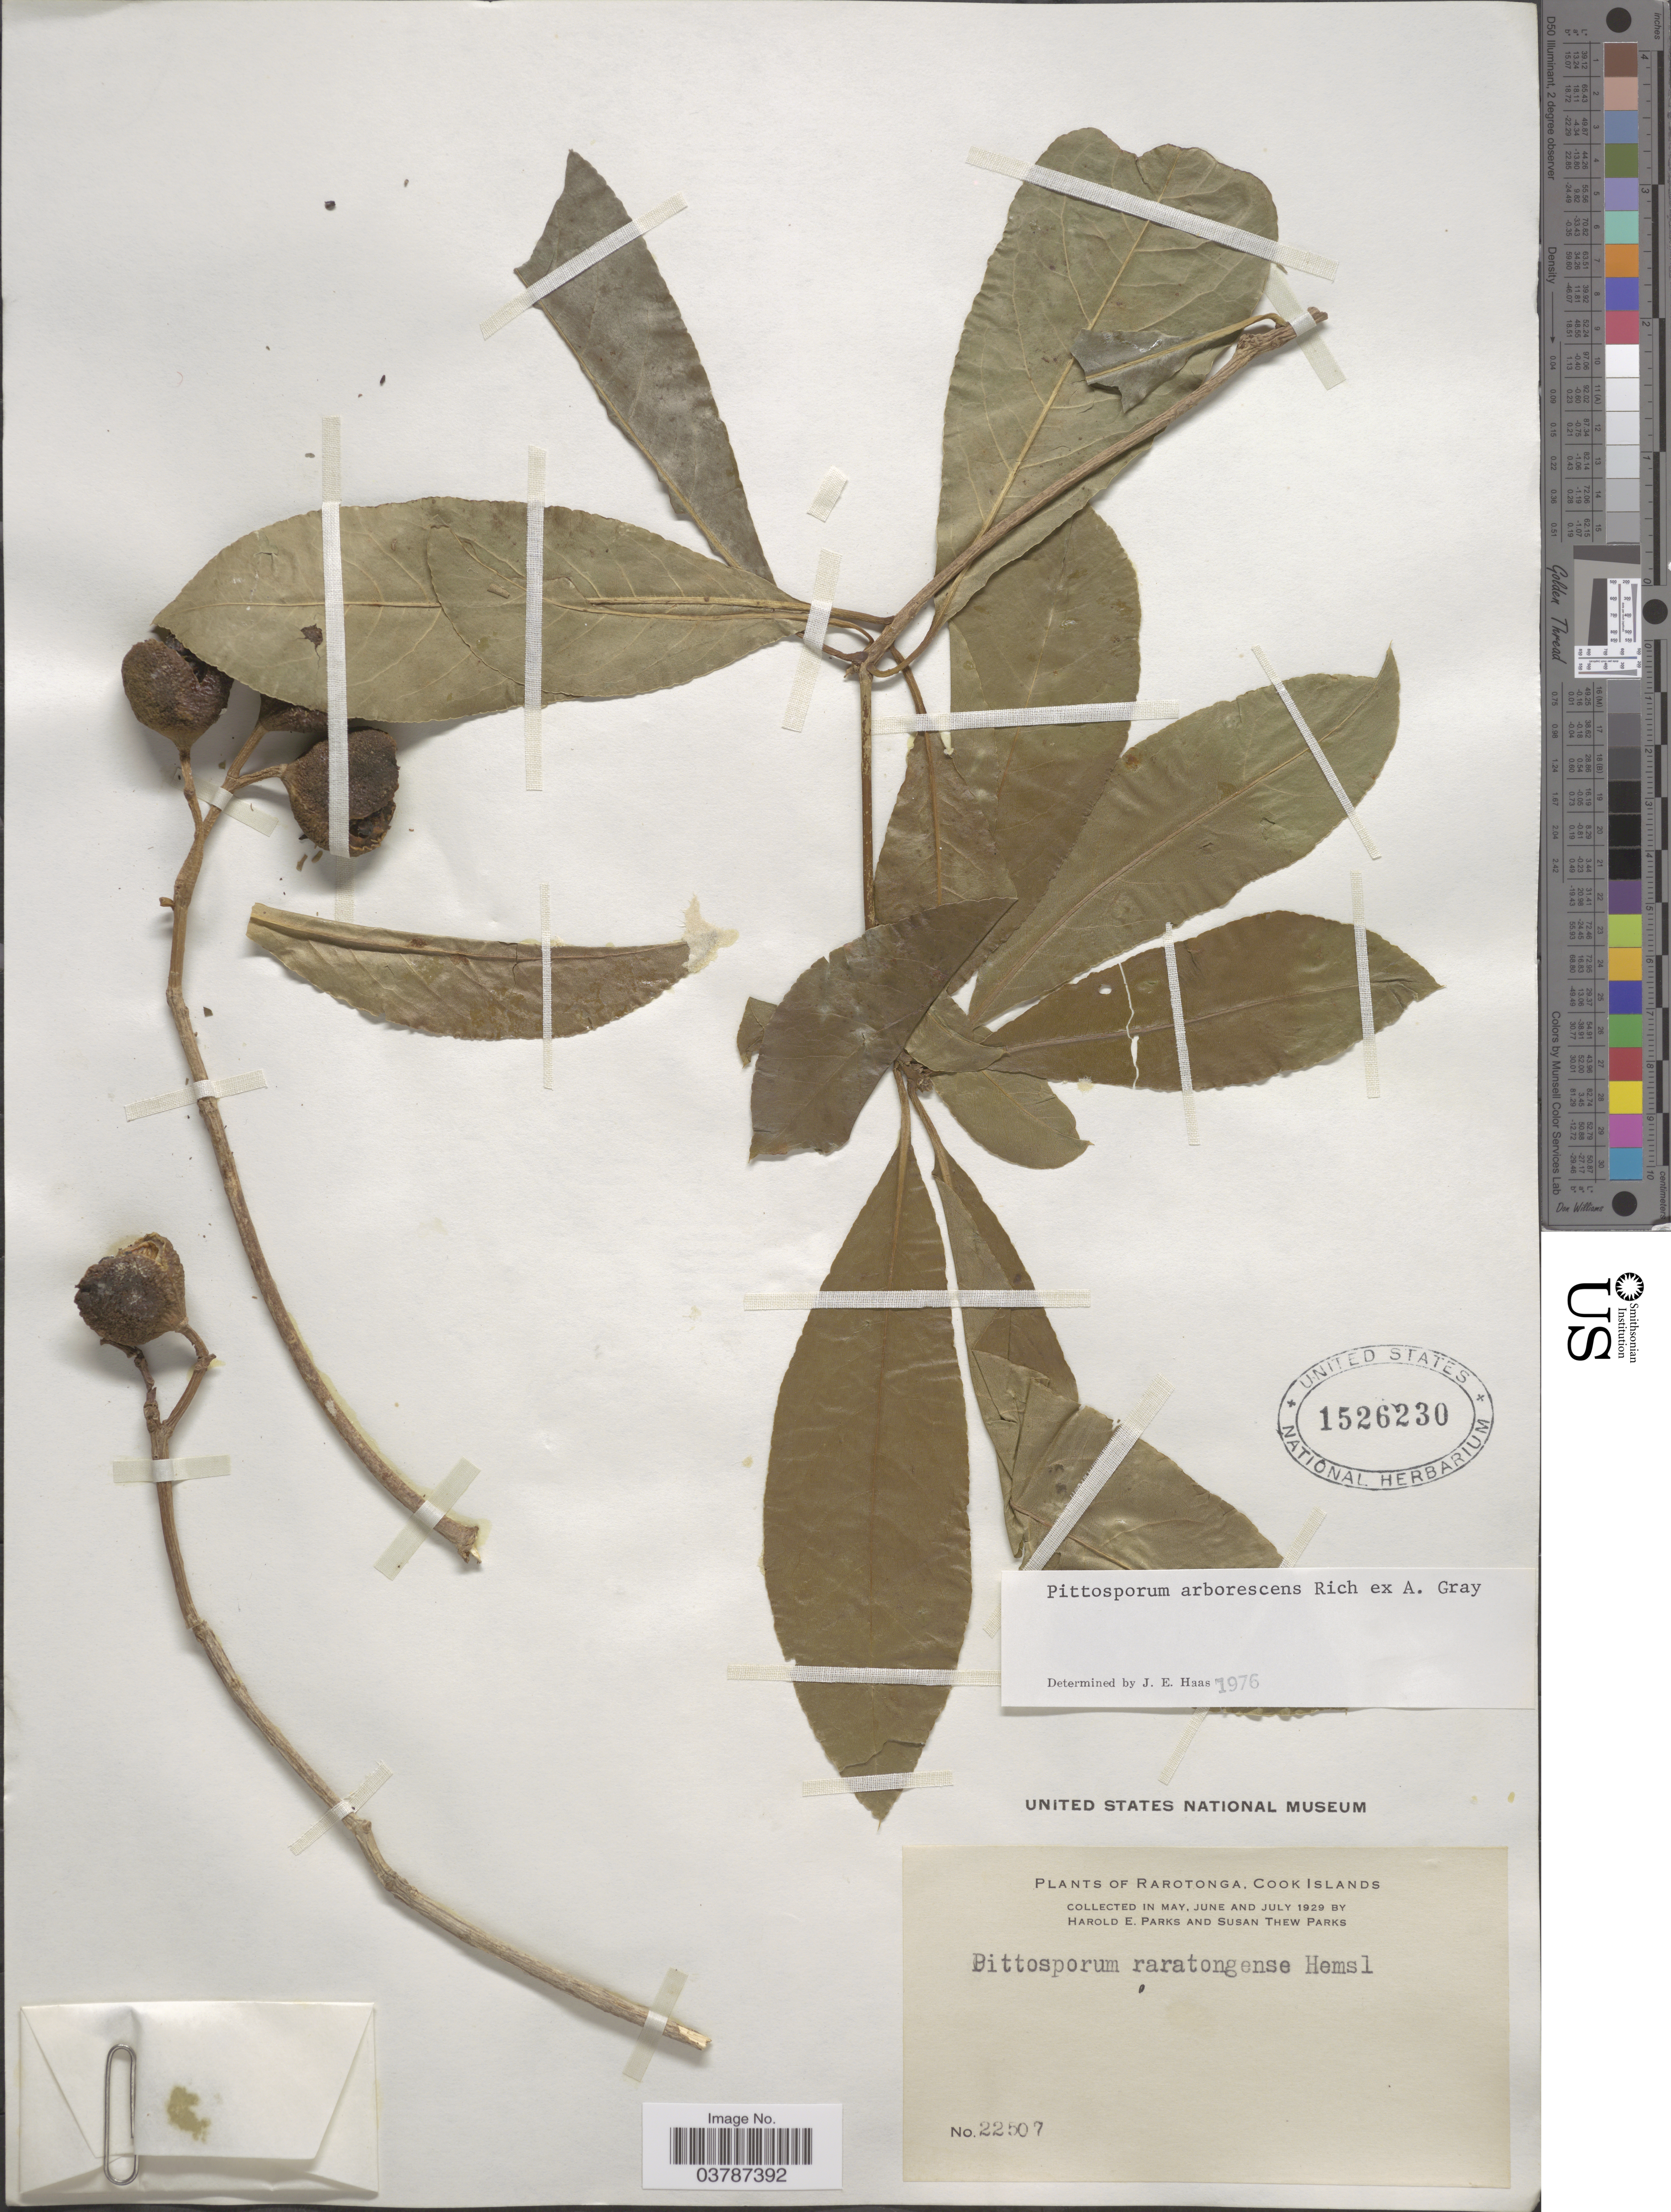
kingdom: Plantae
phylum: Tracheophyta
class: Magnoliopsida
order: Apiales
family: Pittosporaceae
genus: Pittosporum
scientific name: Pittosporum arborescens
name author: Rich. ex A. Gray in Wilkes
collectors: H. E. Parks & S. Parks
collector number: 22507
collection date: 1929-05/1929-07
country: Cook Islands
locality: Rarotonga.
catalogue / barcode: US 1526230